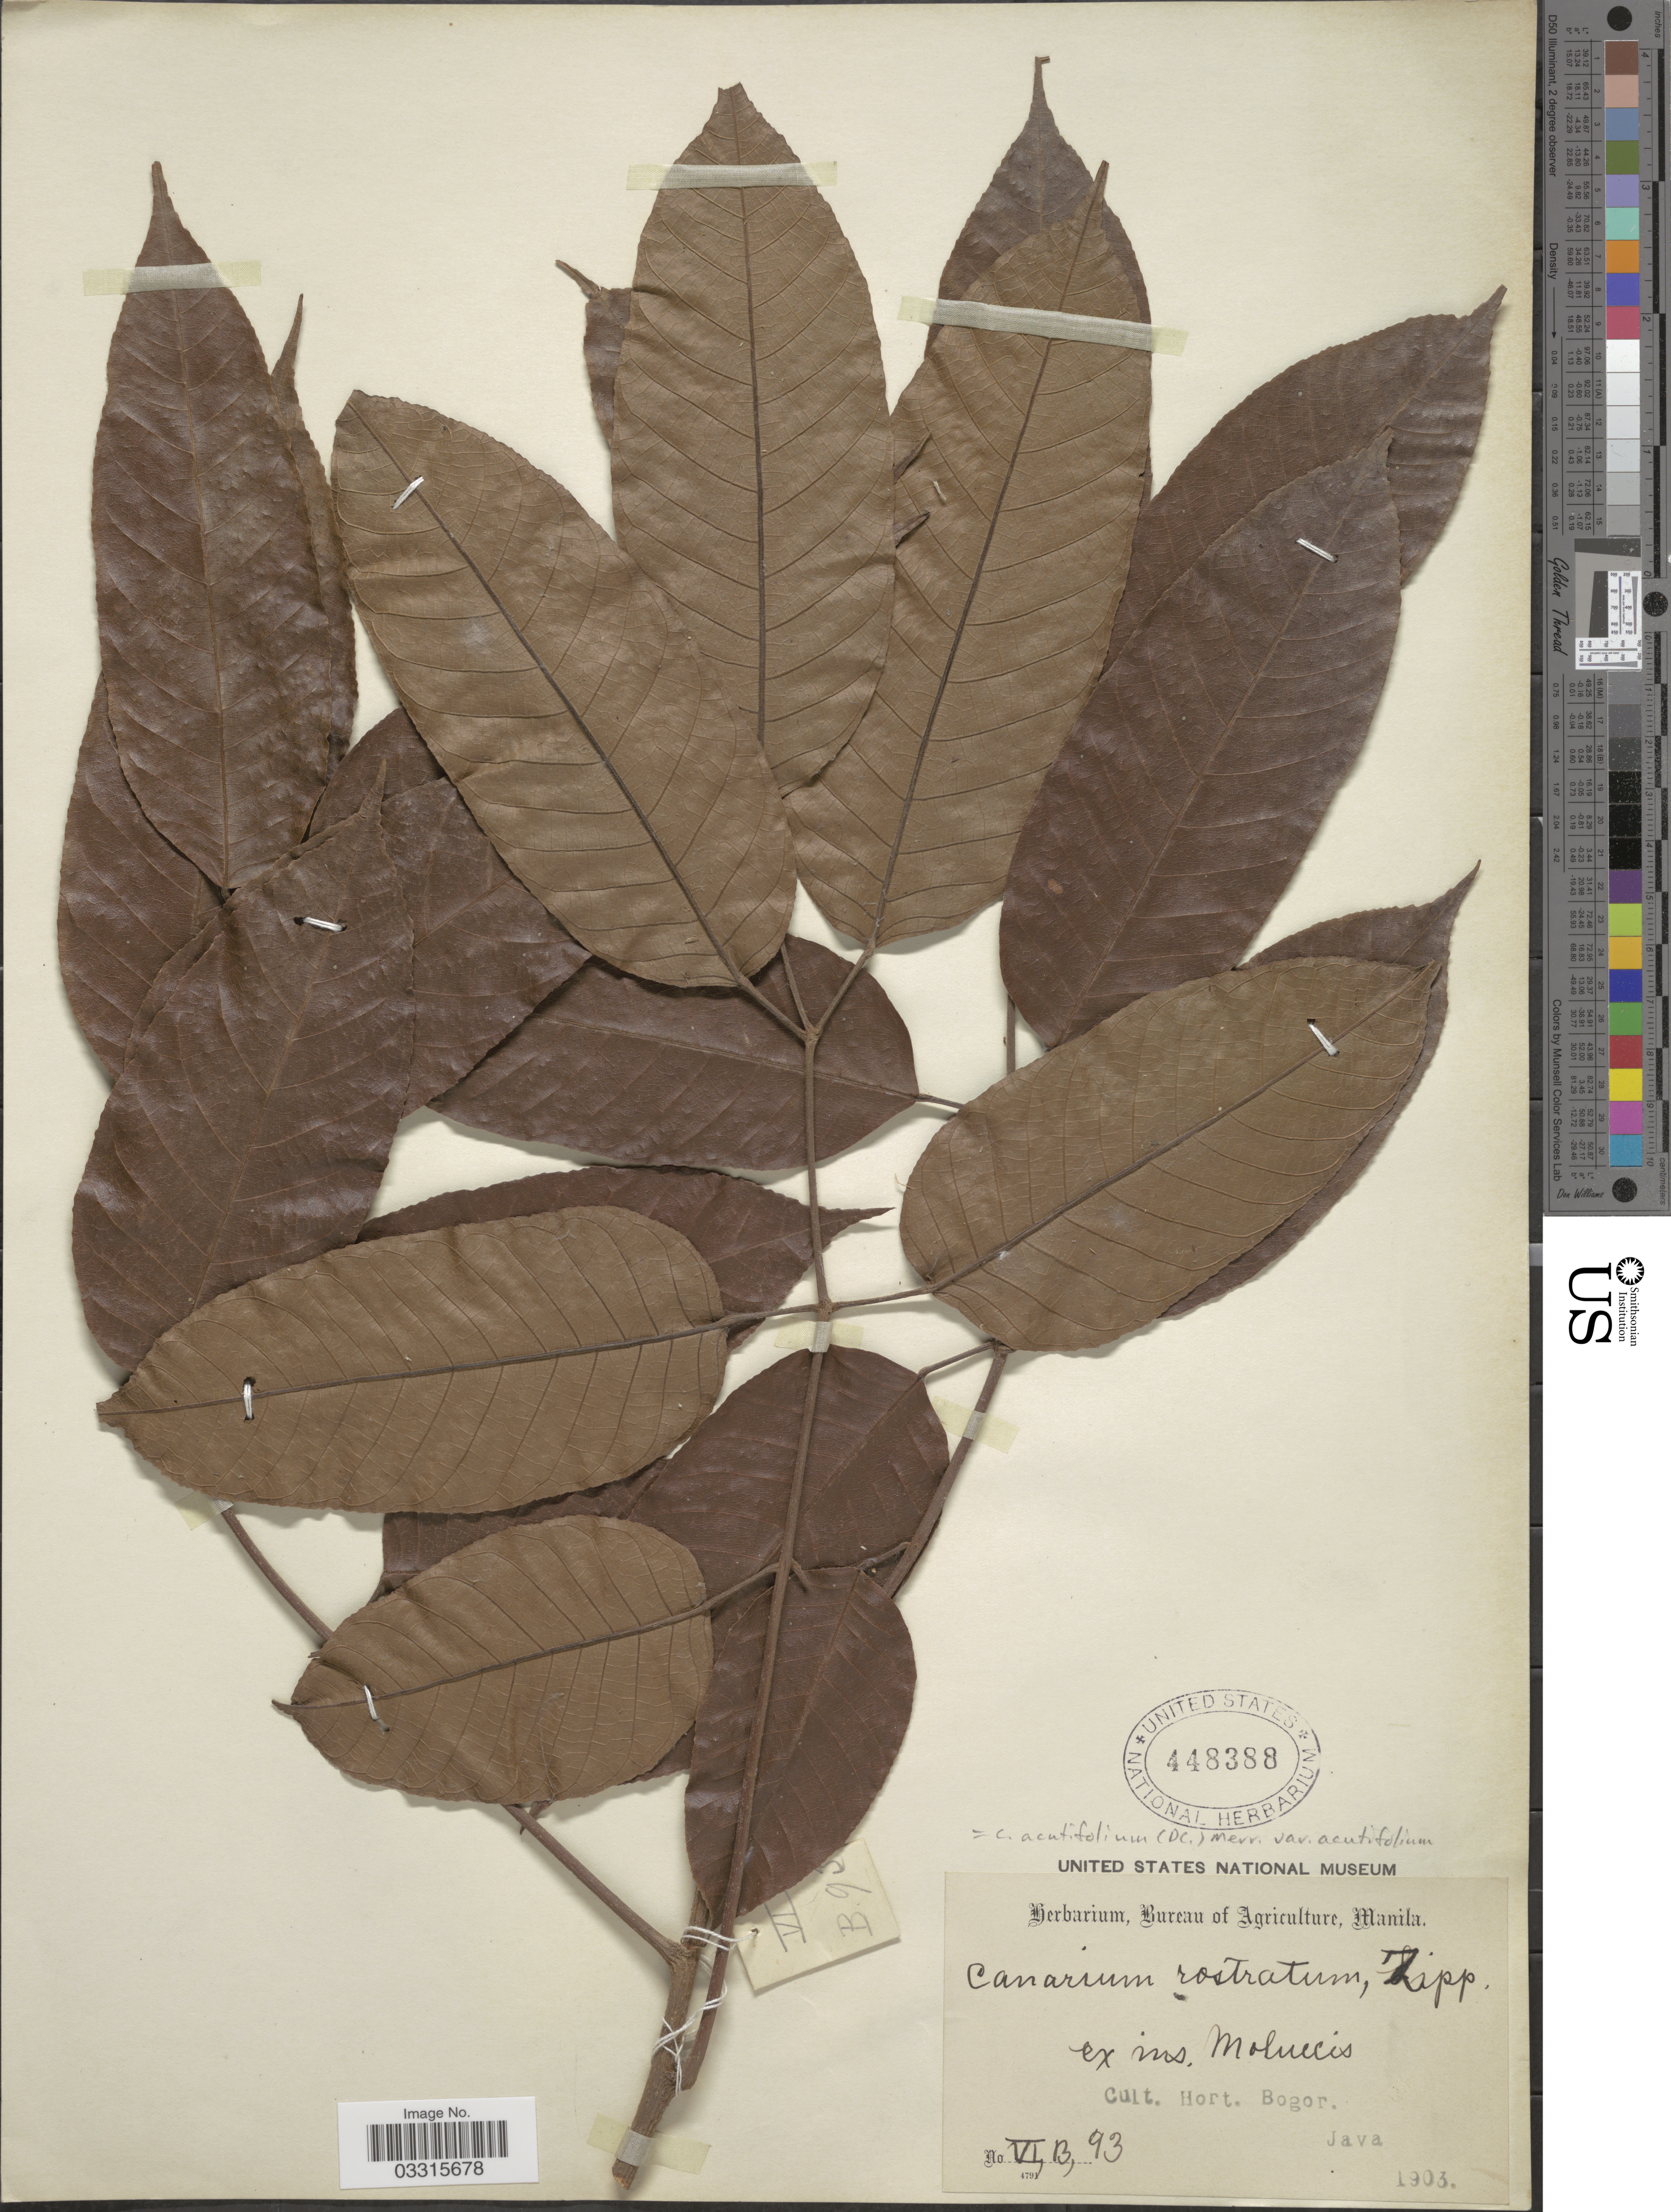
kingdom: Plantae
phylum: Tracheophyta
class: Magnoliopsida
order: Sapindales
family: Burseraceae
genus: Canarium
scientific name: Canarium acutifolium var. acutifolium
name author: (DC.) Merr.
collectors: ex herb. Bureau of Science Manila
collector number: VI,B,93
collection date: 1903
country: Indonesia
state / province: Java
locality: Cult. Hort. Bogor.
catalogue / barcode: US 448388